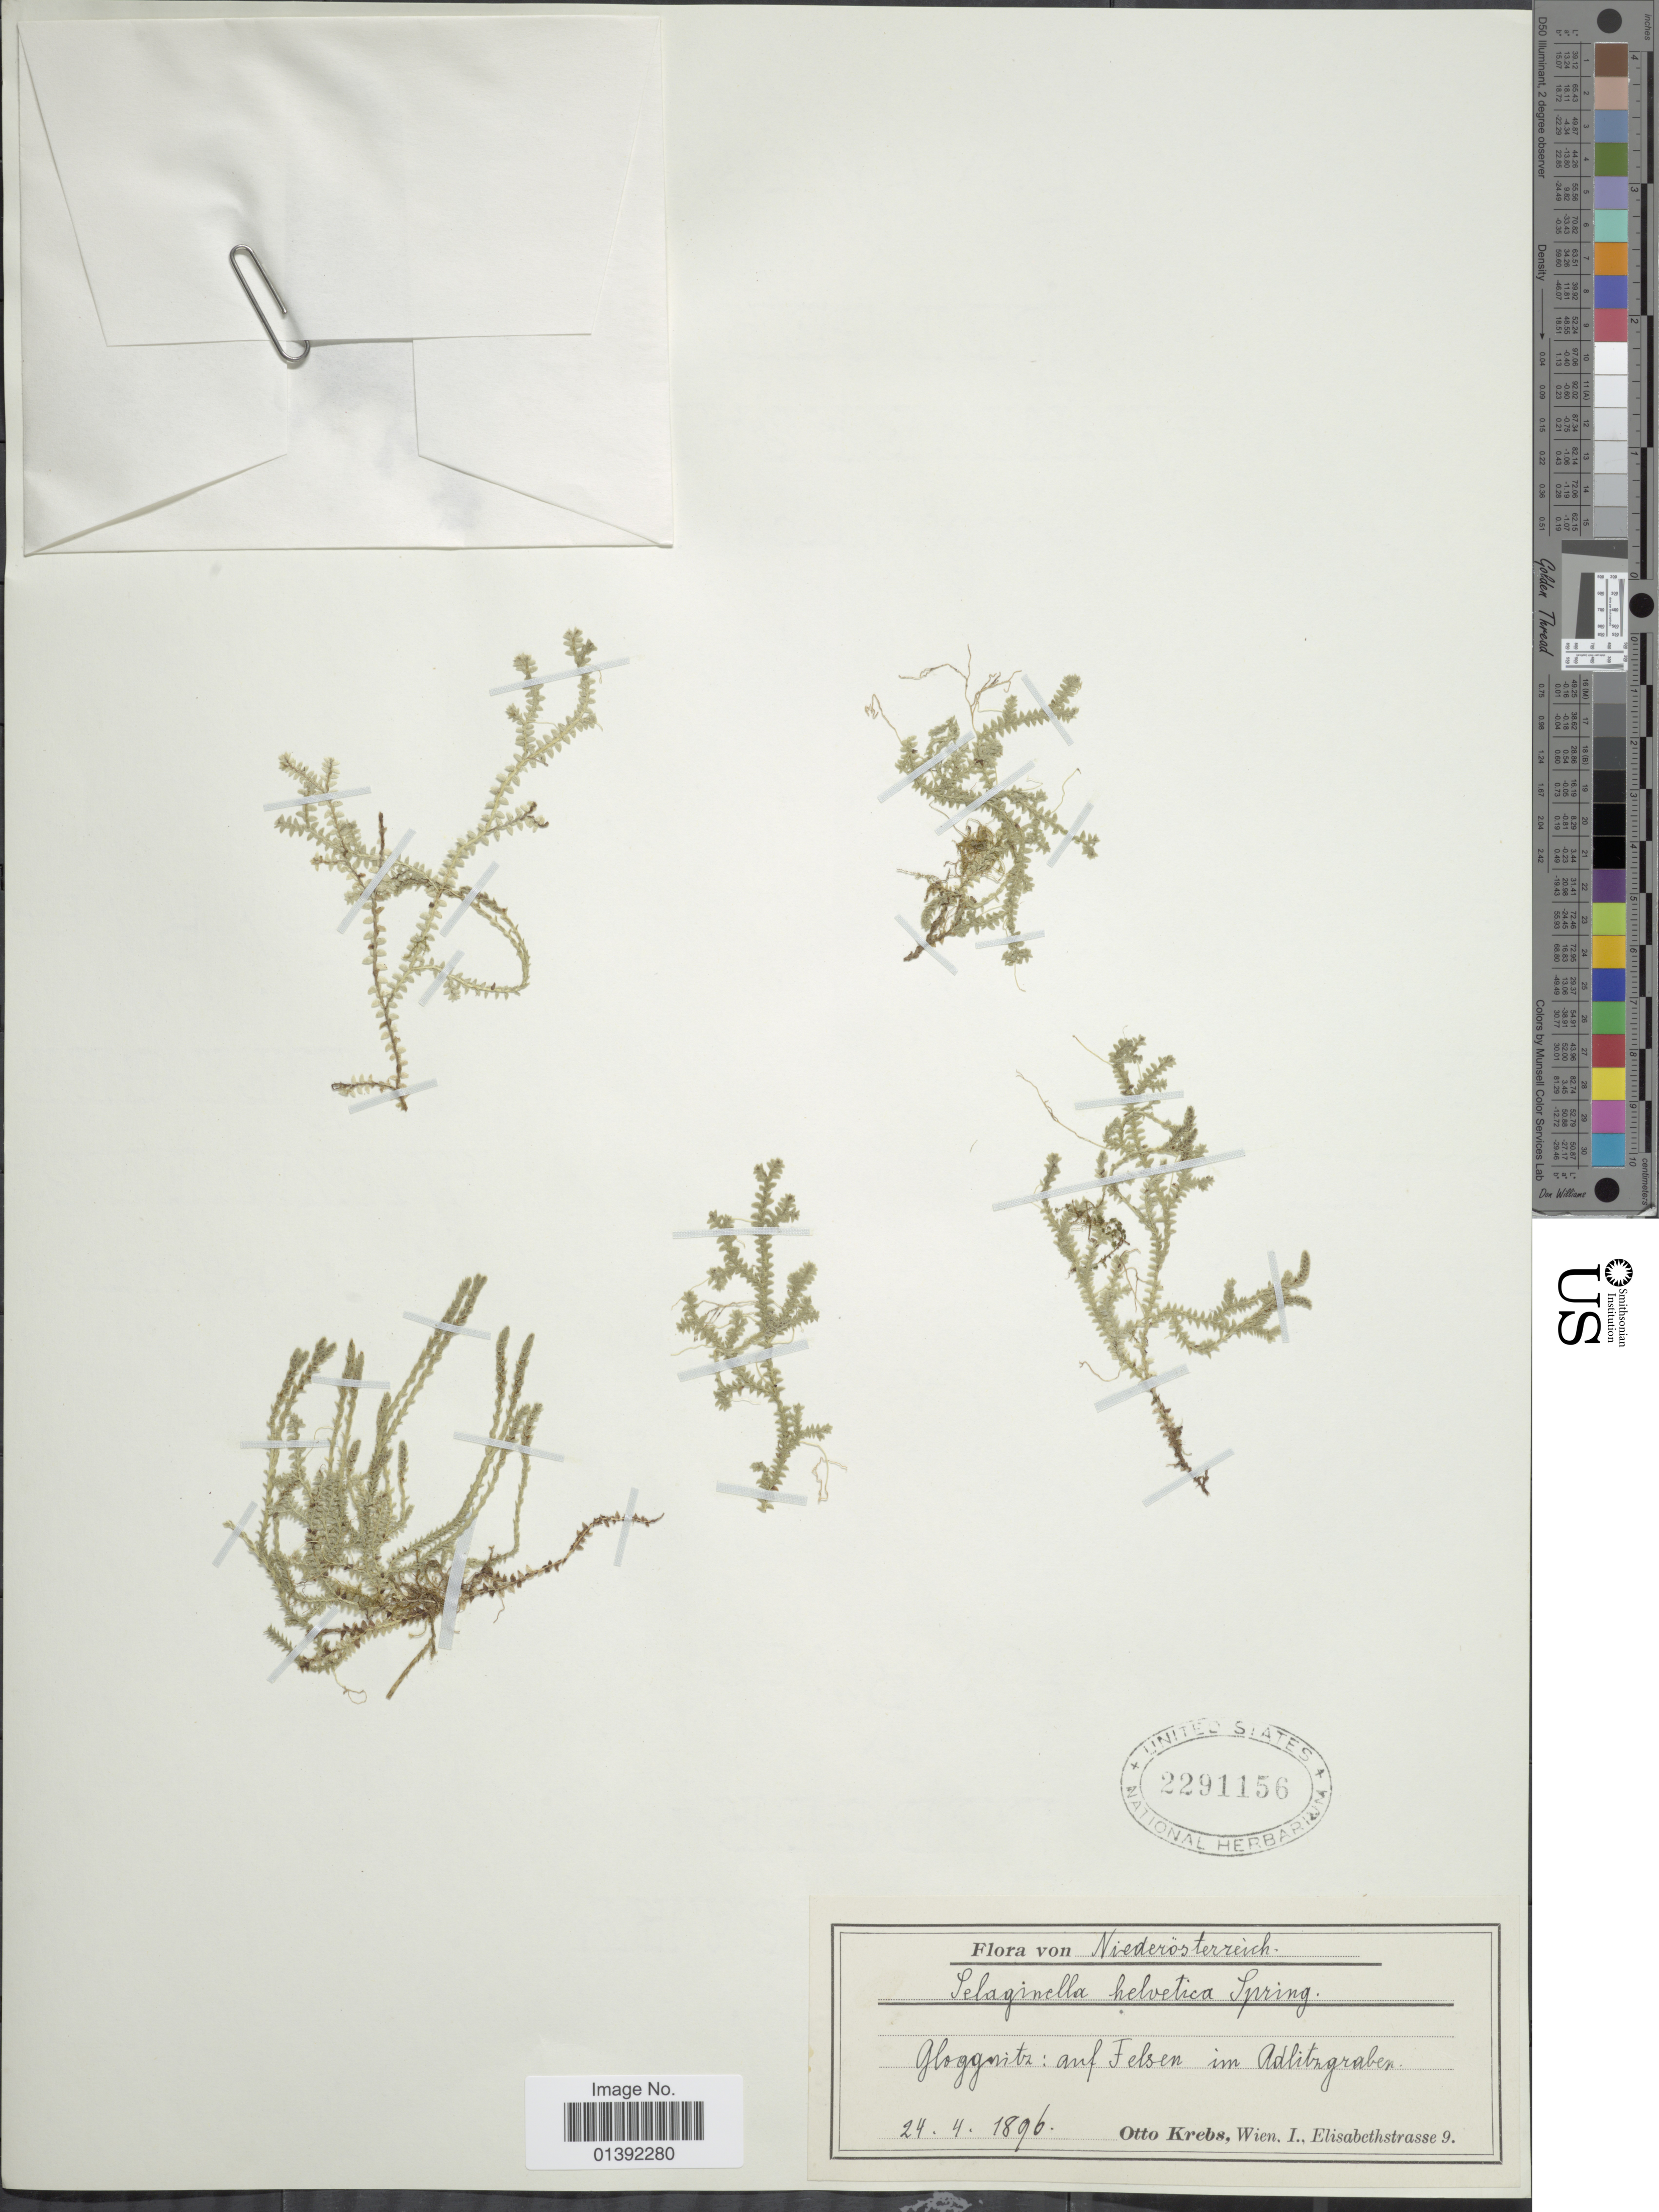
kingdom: Plantae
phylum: Tracheophyta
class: Lycopodiopsida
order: Selaginellales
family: Selaginellaceae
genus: Selaginella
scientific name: Selaginella helvetica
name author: (L.) Spring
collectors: -. Krebs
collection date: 1896-04-24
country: Austria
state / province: Niederosterreich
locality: Gloggnitz: auf felsen im Adlitzgraben [interpreted]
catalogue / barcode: US 2291156